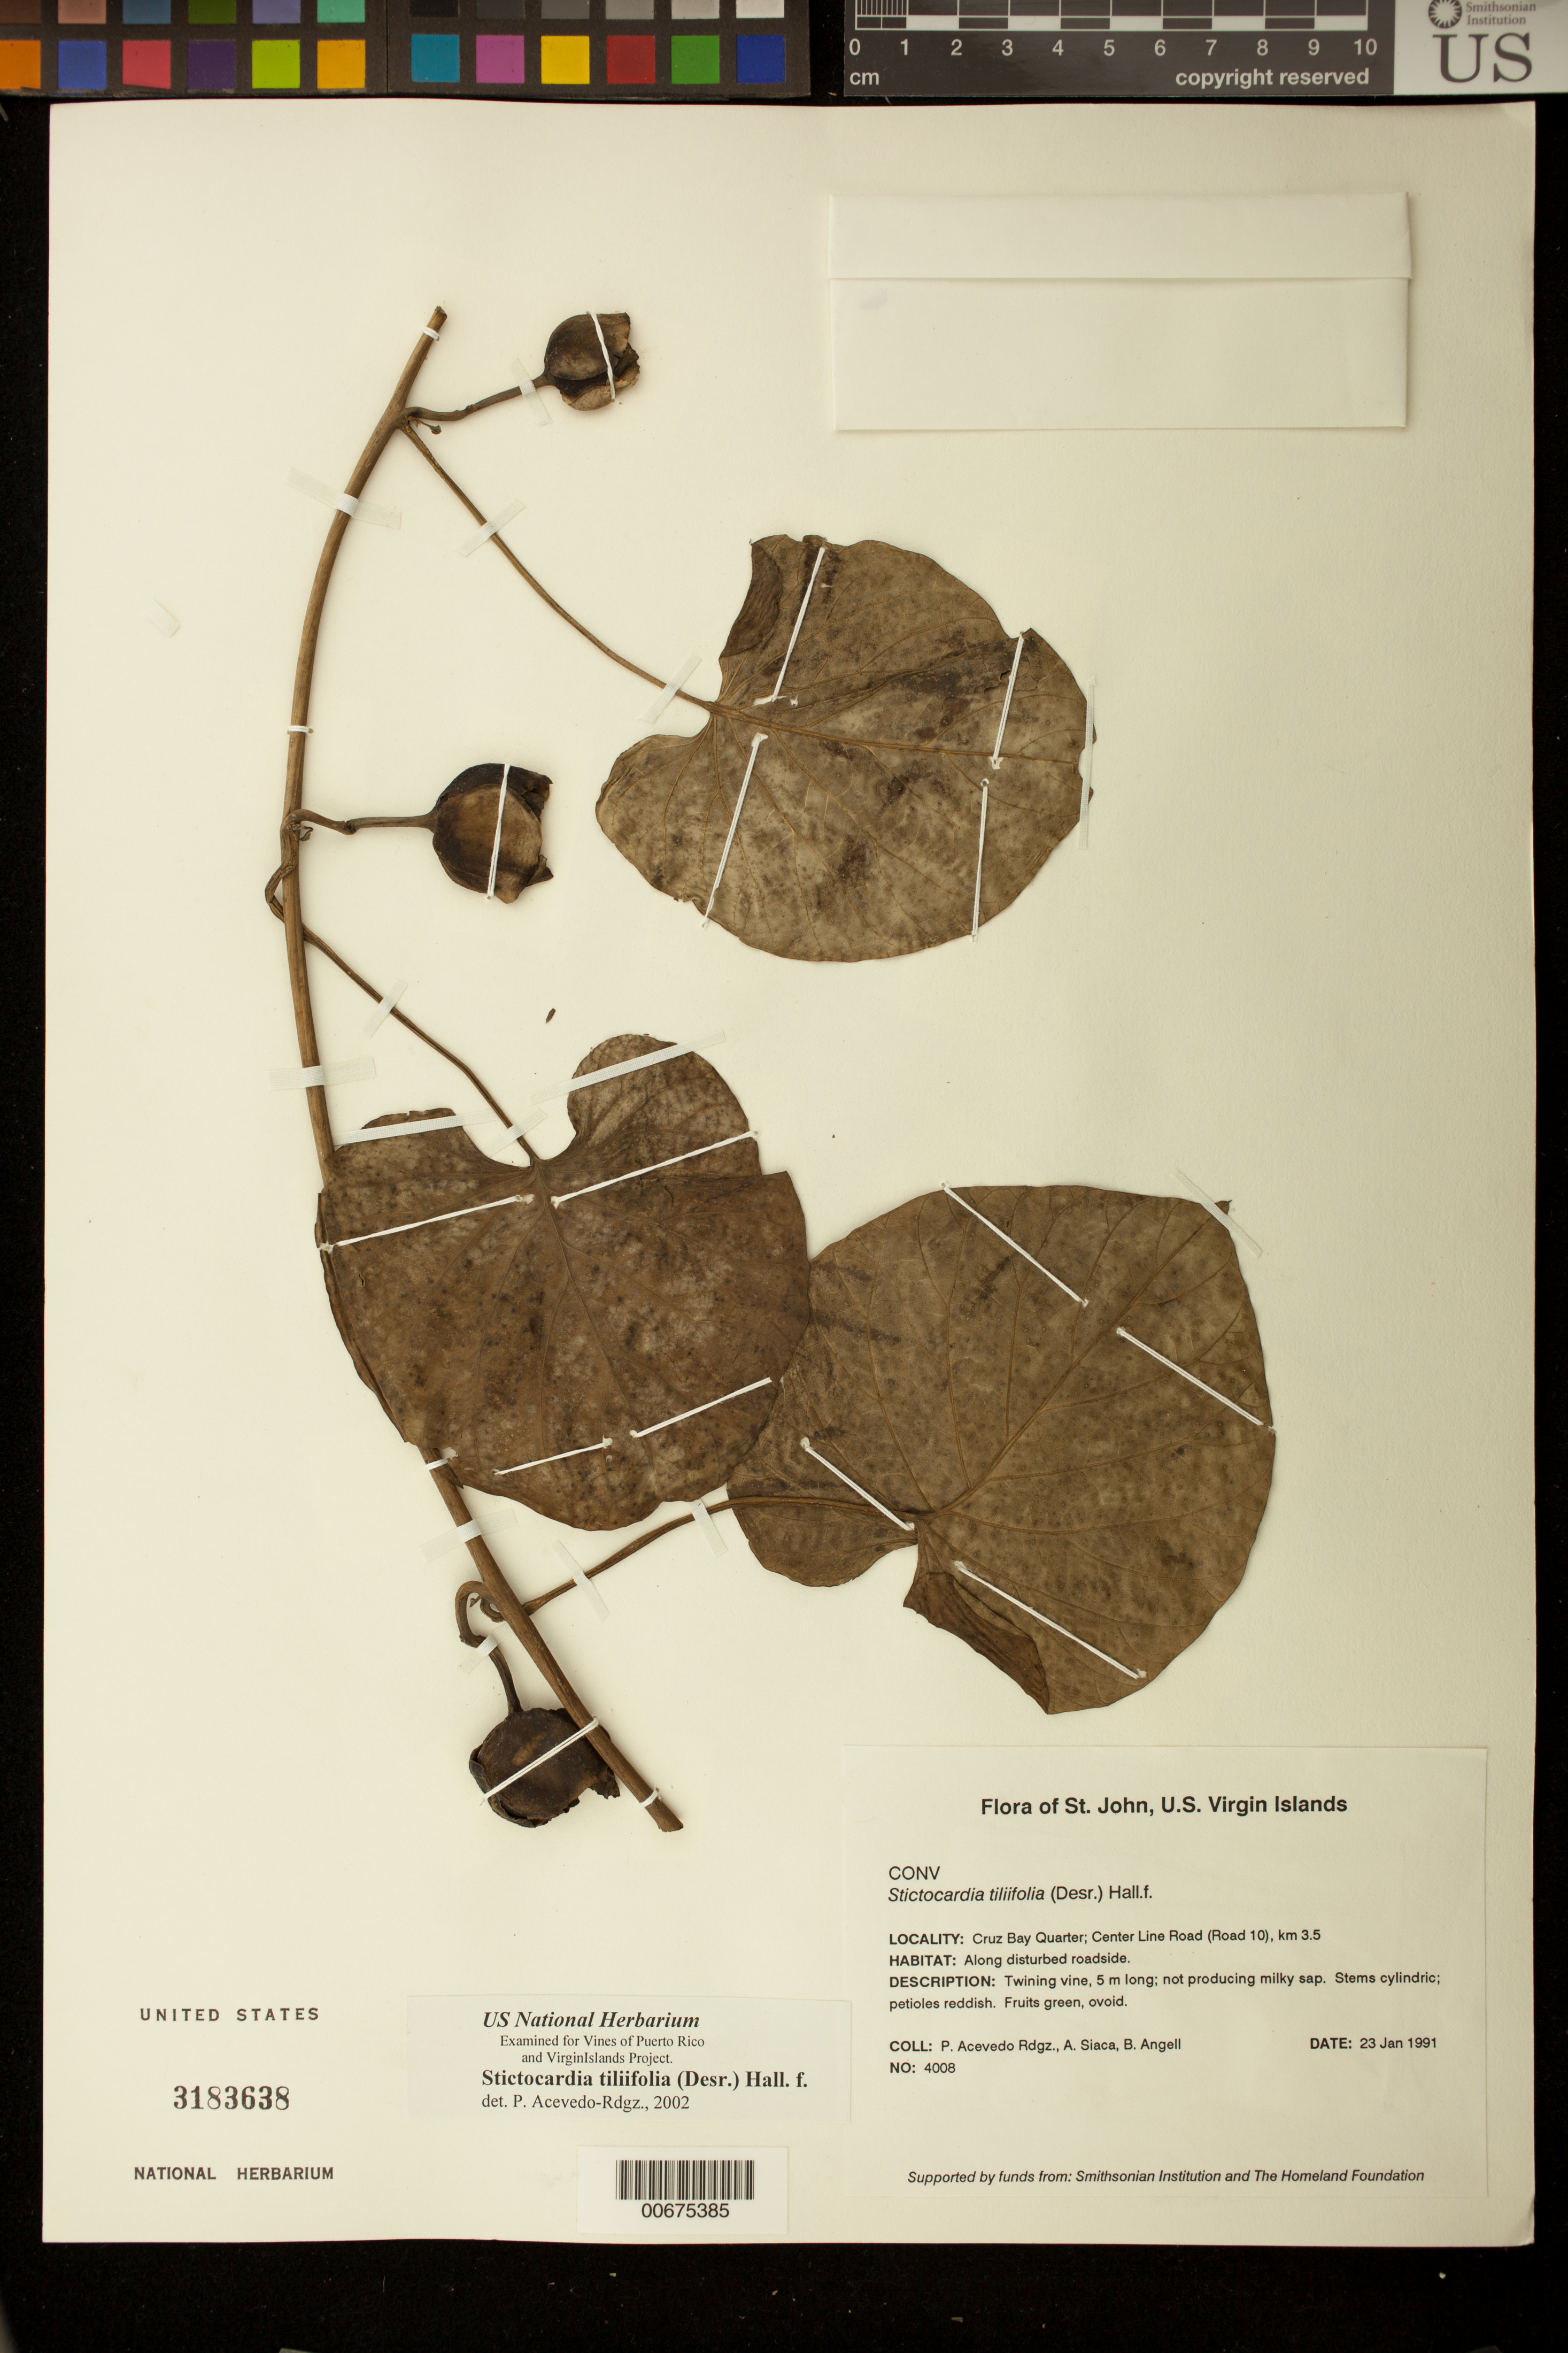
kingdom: Plantae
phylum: Tracheophyta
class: Magnoliopsida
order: Solanales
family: Convolvulaceae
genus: Stictocardia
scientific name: Stictocardia tiliifolia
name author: (Desr.) Hallier f.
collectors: P. Acevedo-Rodr., A. Siaca & Bobbi Angell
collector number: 4008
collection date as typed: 23 Jan 1991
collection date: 1991-01-23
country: U.S. Virgin Islands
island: St. John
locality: Cruz Bay Quarter; Center Line Road (Road 10), km 3.5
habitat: Along disturbed roadside.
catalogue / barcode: US 3183638